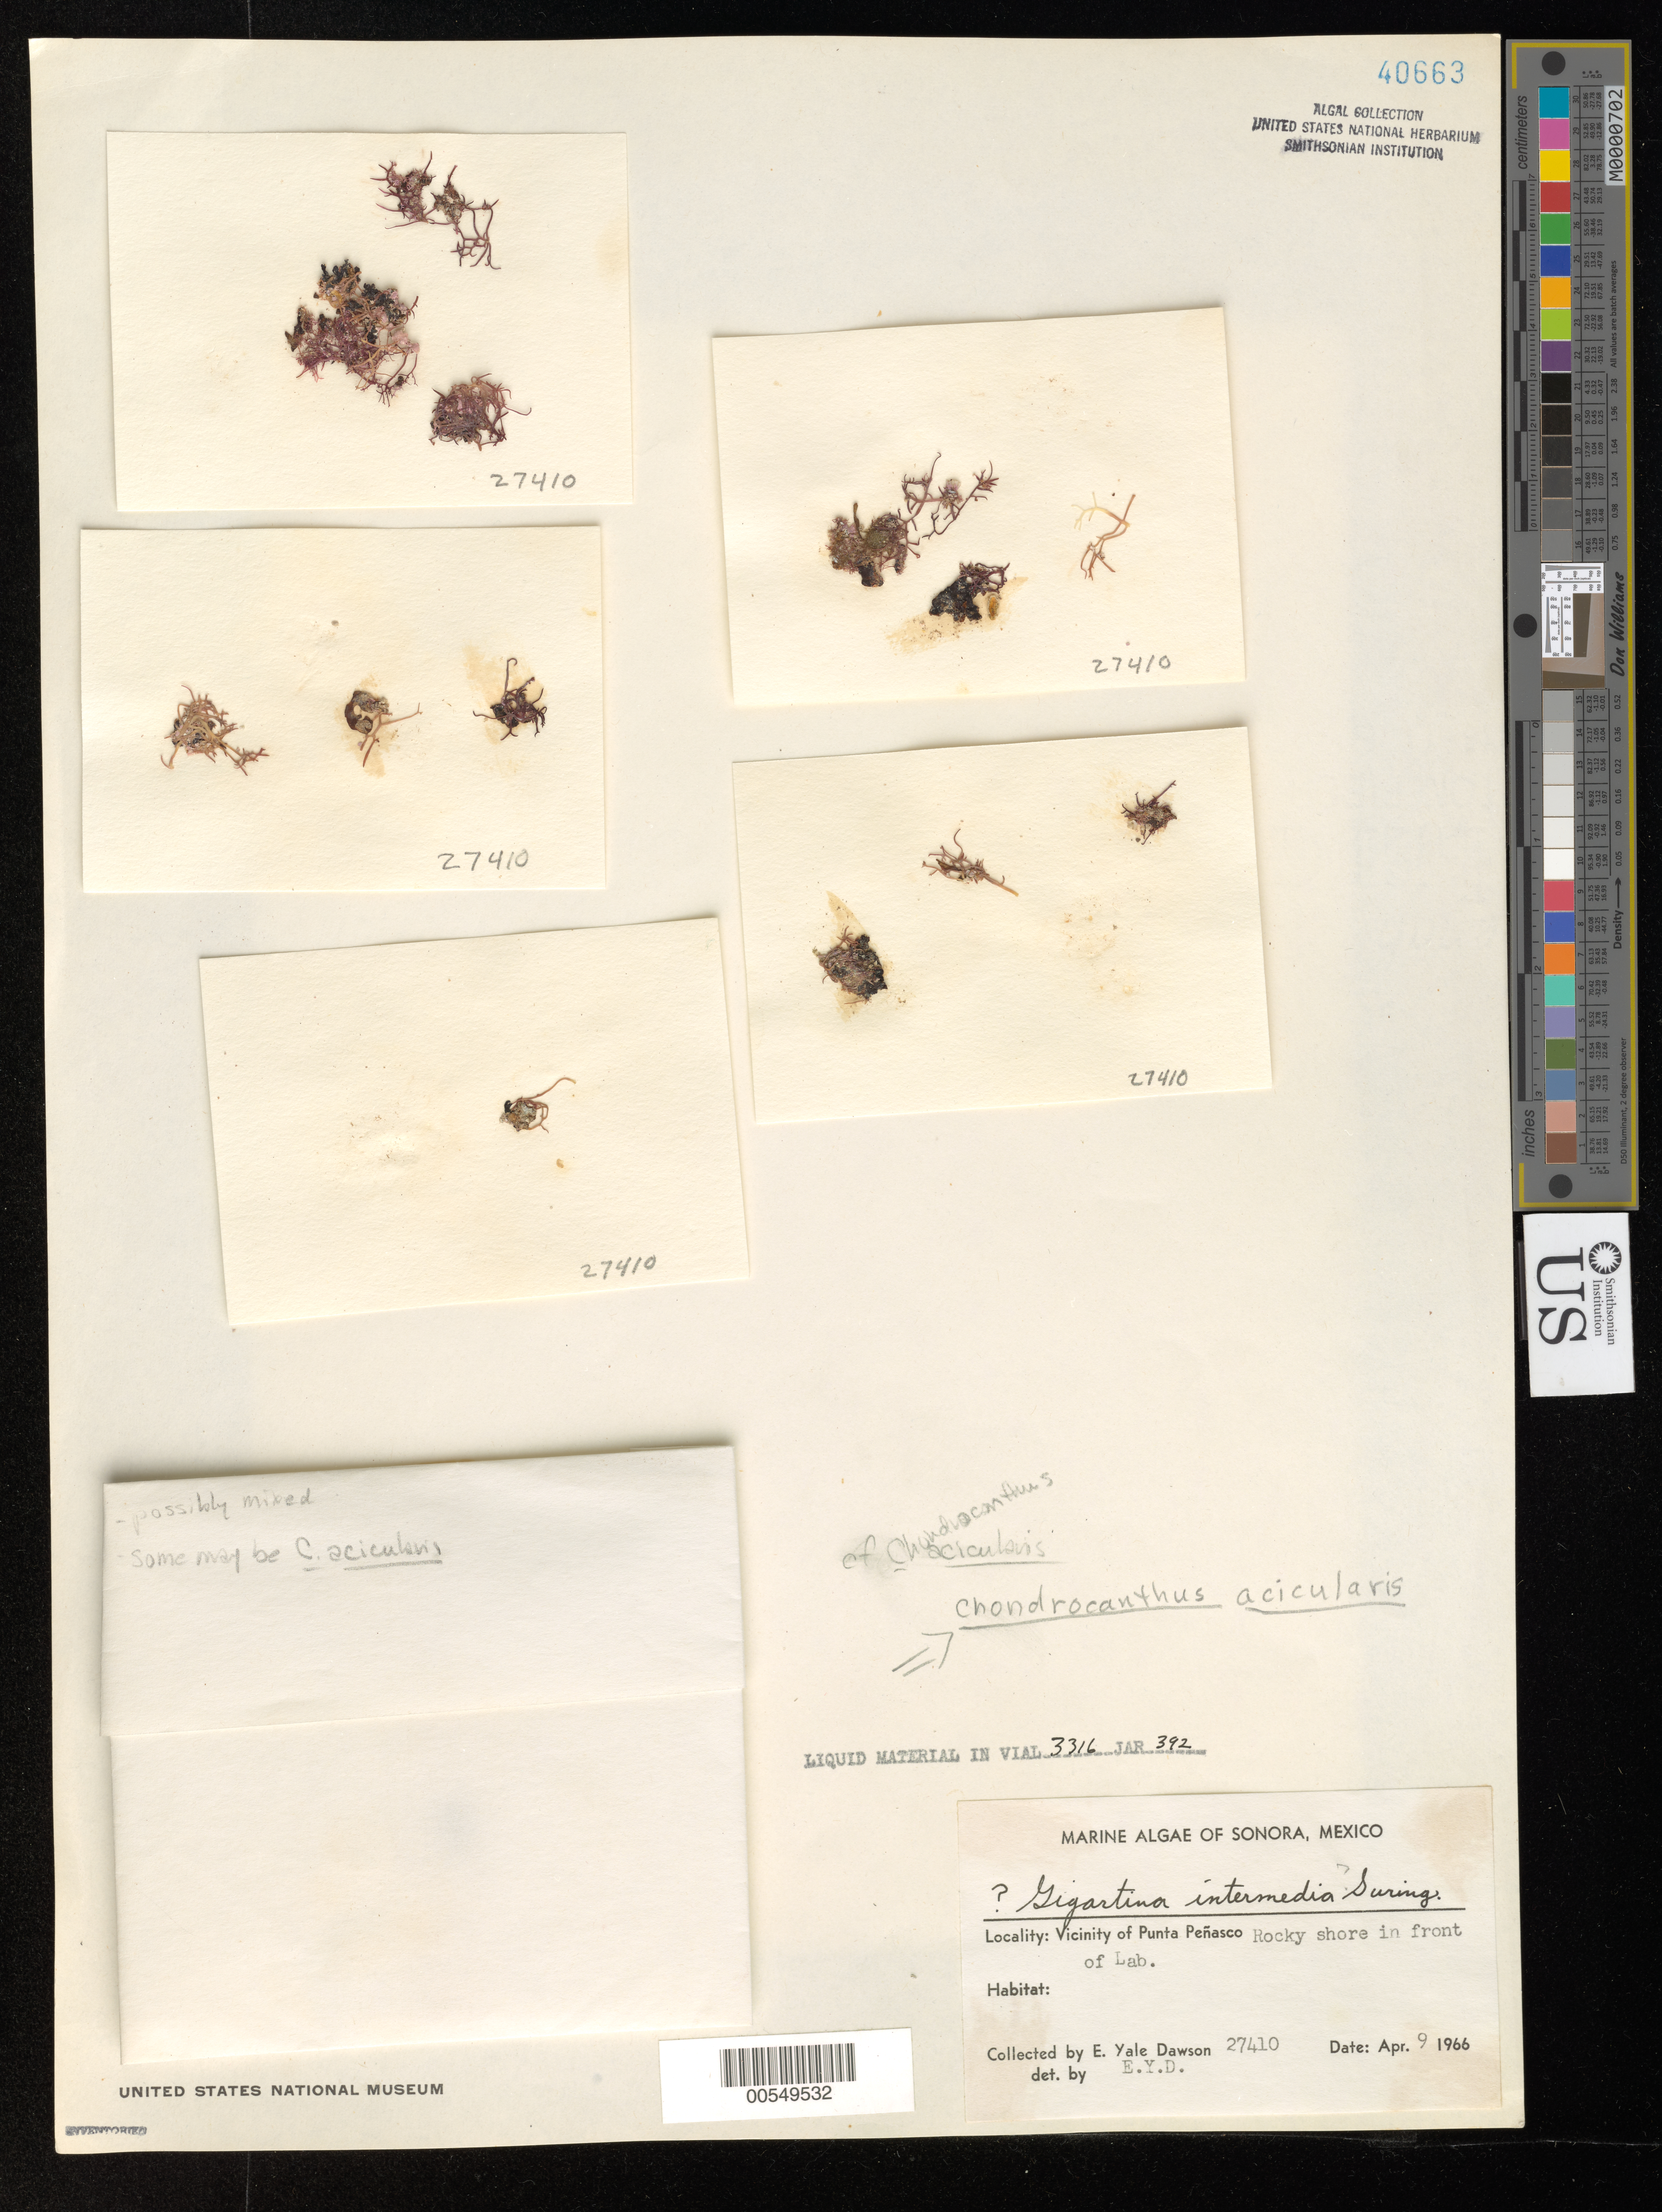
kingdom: Plantae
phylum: Rhodophyta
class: Florideophyceae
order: Gigartinales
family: Gigartinaceae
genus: Chondracanthus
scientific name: Chondracanthus acicularis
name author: (Roth) Fredericq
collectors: E. Y. Dawson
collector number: EYD 27410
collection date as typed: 09 Apr 1966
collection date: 1966-04-09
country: Mexico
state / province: Sonora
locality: Marine laboratory shore, south of Punta Penasco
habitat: Rocky shore in front of Lab.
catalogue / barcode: US 40663